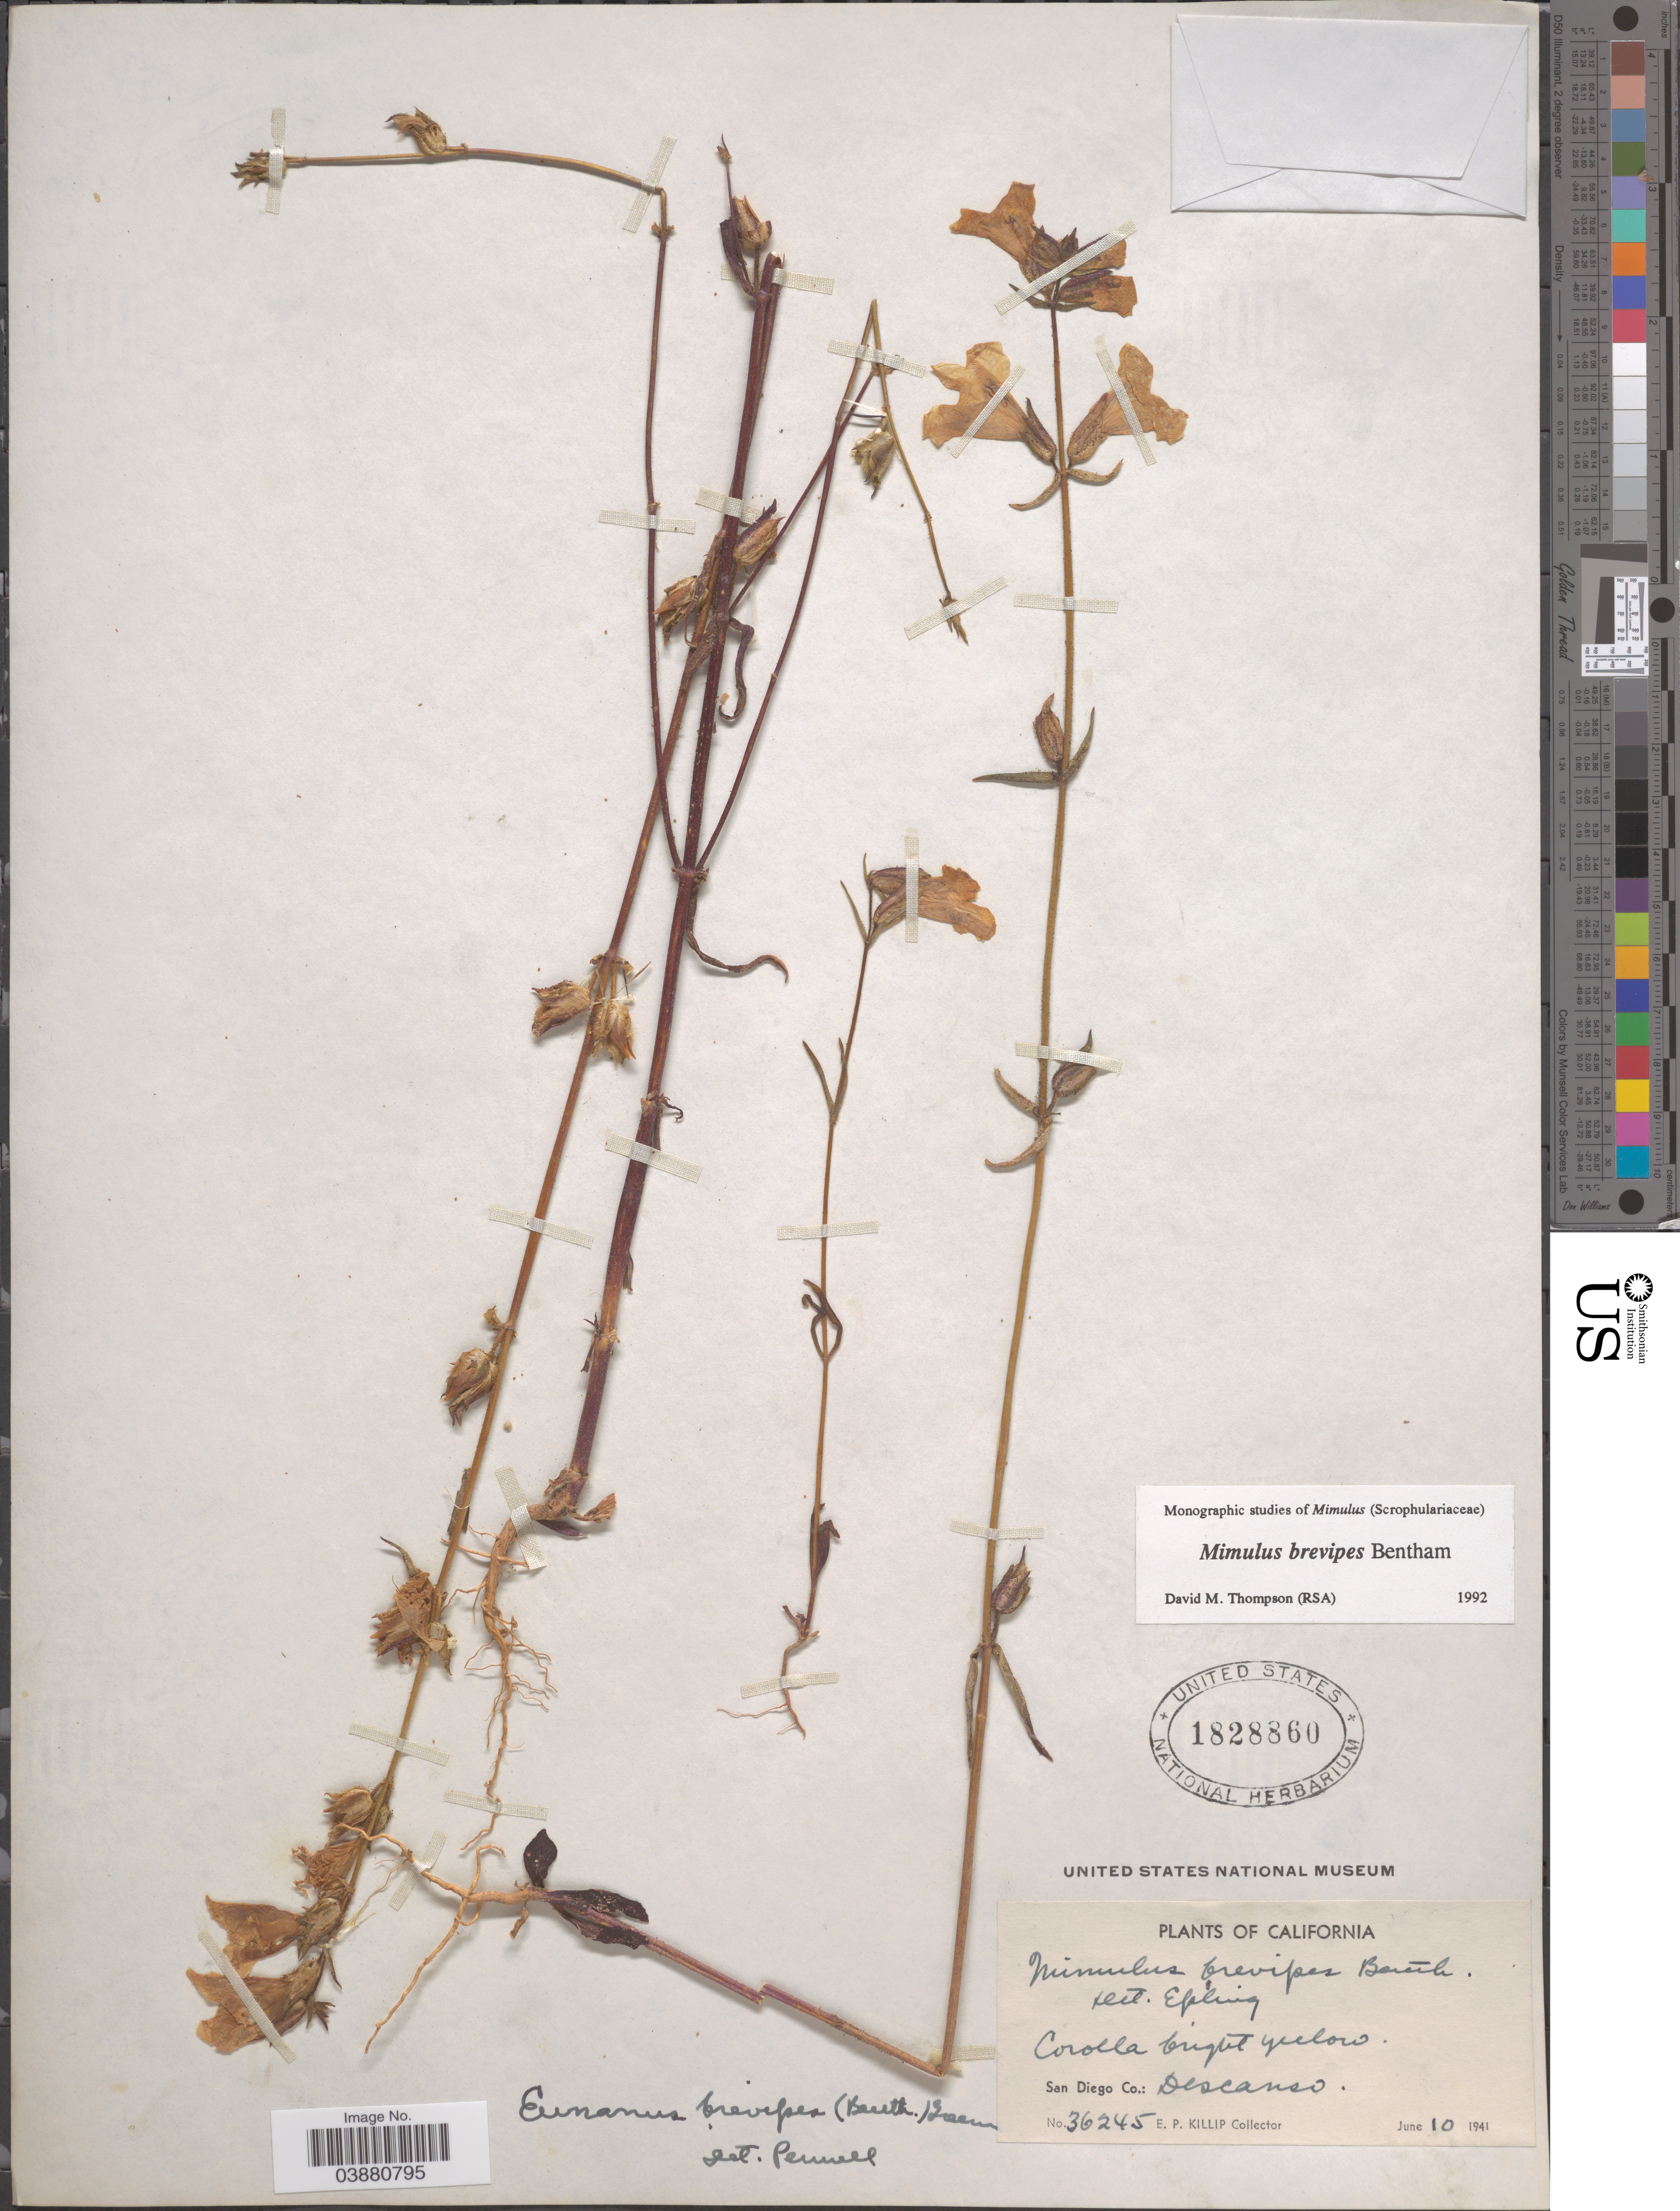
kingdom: Plantae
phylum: Tracheophyta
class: Magnoliopsida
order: Lamiales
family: Phrymaceae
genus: Mimulus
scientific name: Mimulus brevipes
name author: Benth.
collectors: E. P. Killip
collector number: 36245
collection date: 1941-06-10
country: United States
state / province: California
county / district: San Diego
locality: San Diego Co.: Descanso.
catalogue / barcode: US 1828860